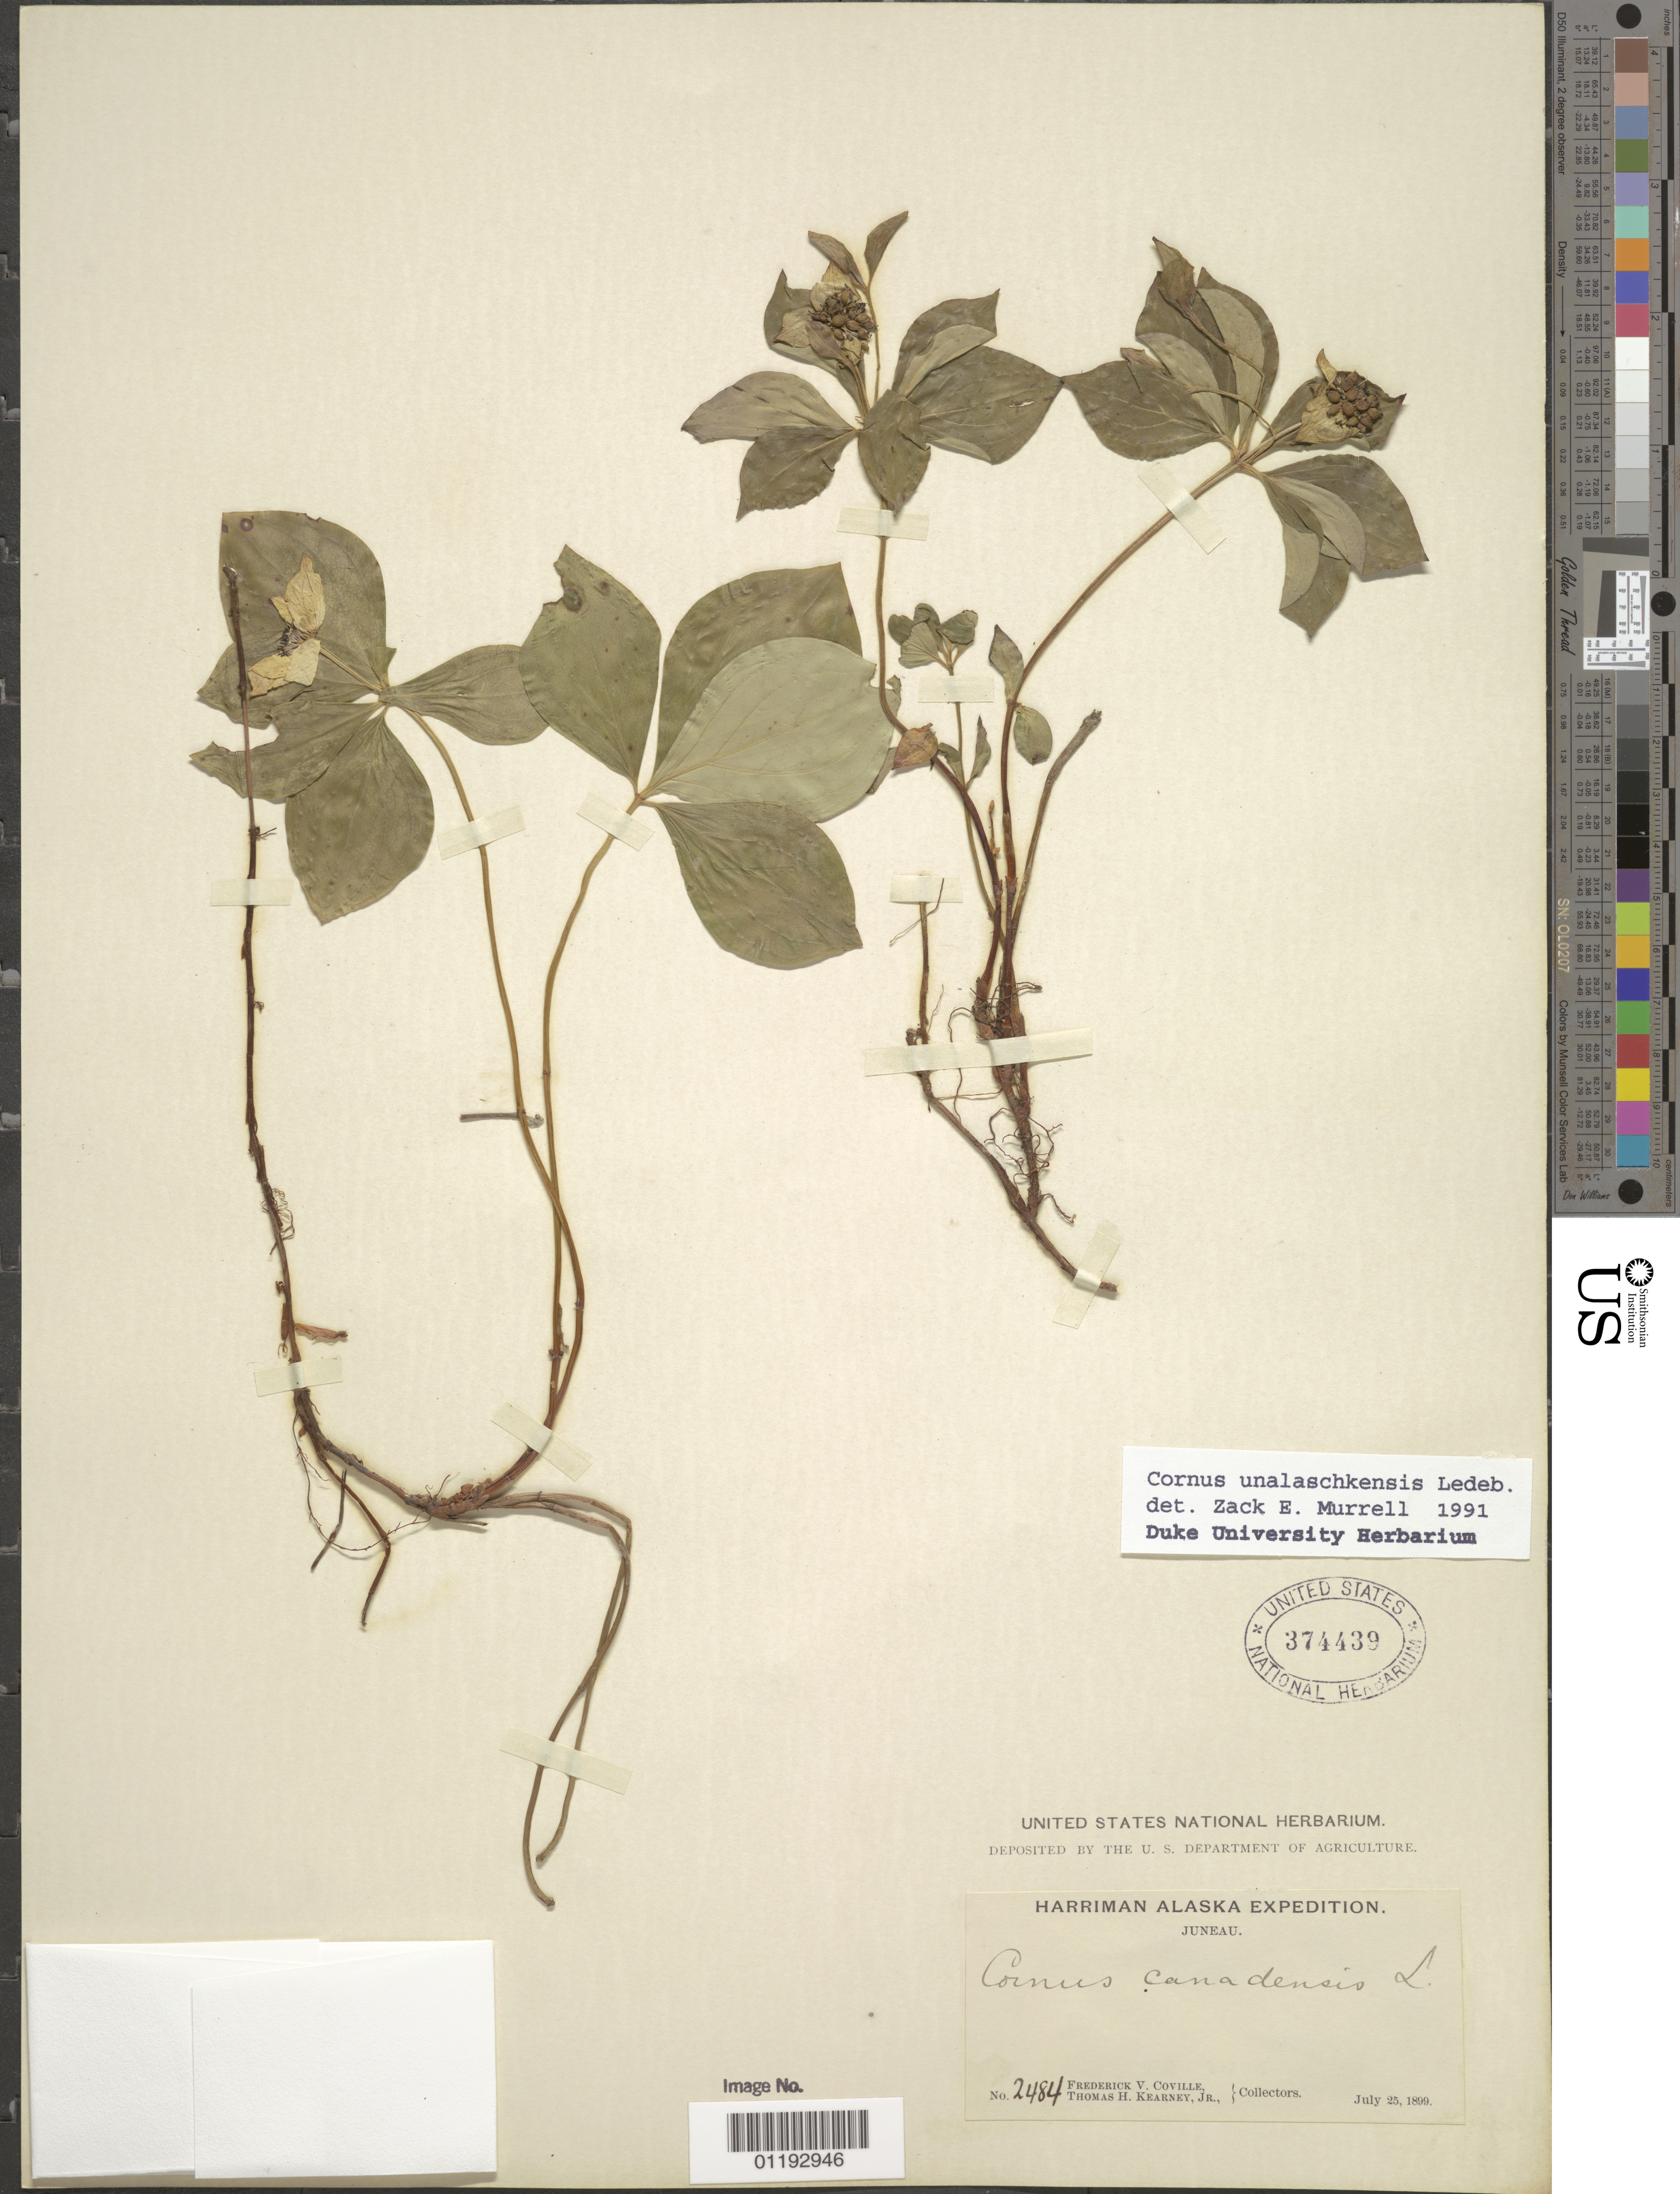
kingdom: Plantae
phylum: Tracheophyta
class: Magnoliopsida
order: Cornales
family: Cornaceae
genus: Cornus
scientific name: Cornus unalaschkensis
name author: Ledeb.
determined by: Murrell, Z. E.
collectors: F. V. Coville & T. H. Kearney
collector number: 2484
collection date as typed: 25 Jul 1899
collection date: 1899-07-25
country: United States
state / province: Alaska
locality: Juneau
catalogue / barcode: US 374439